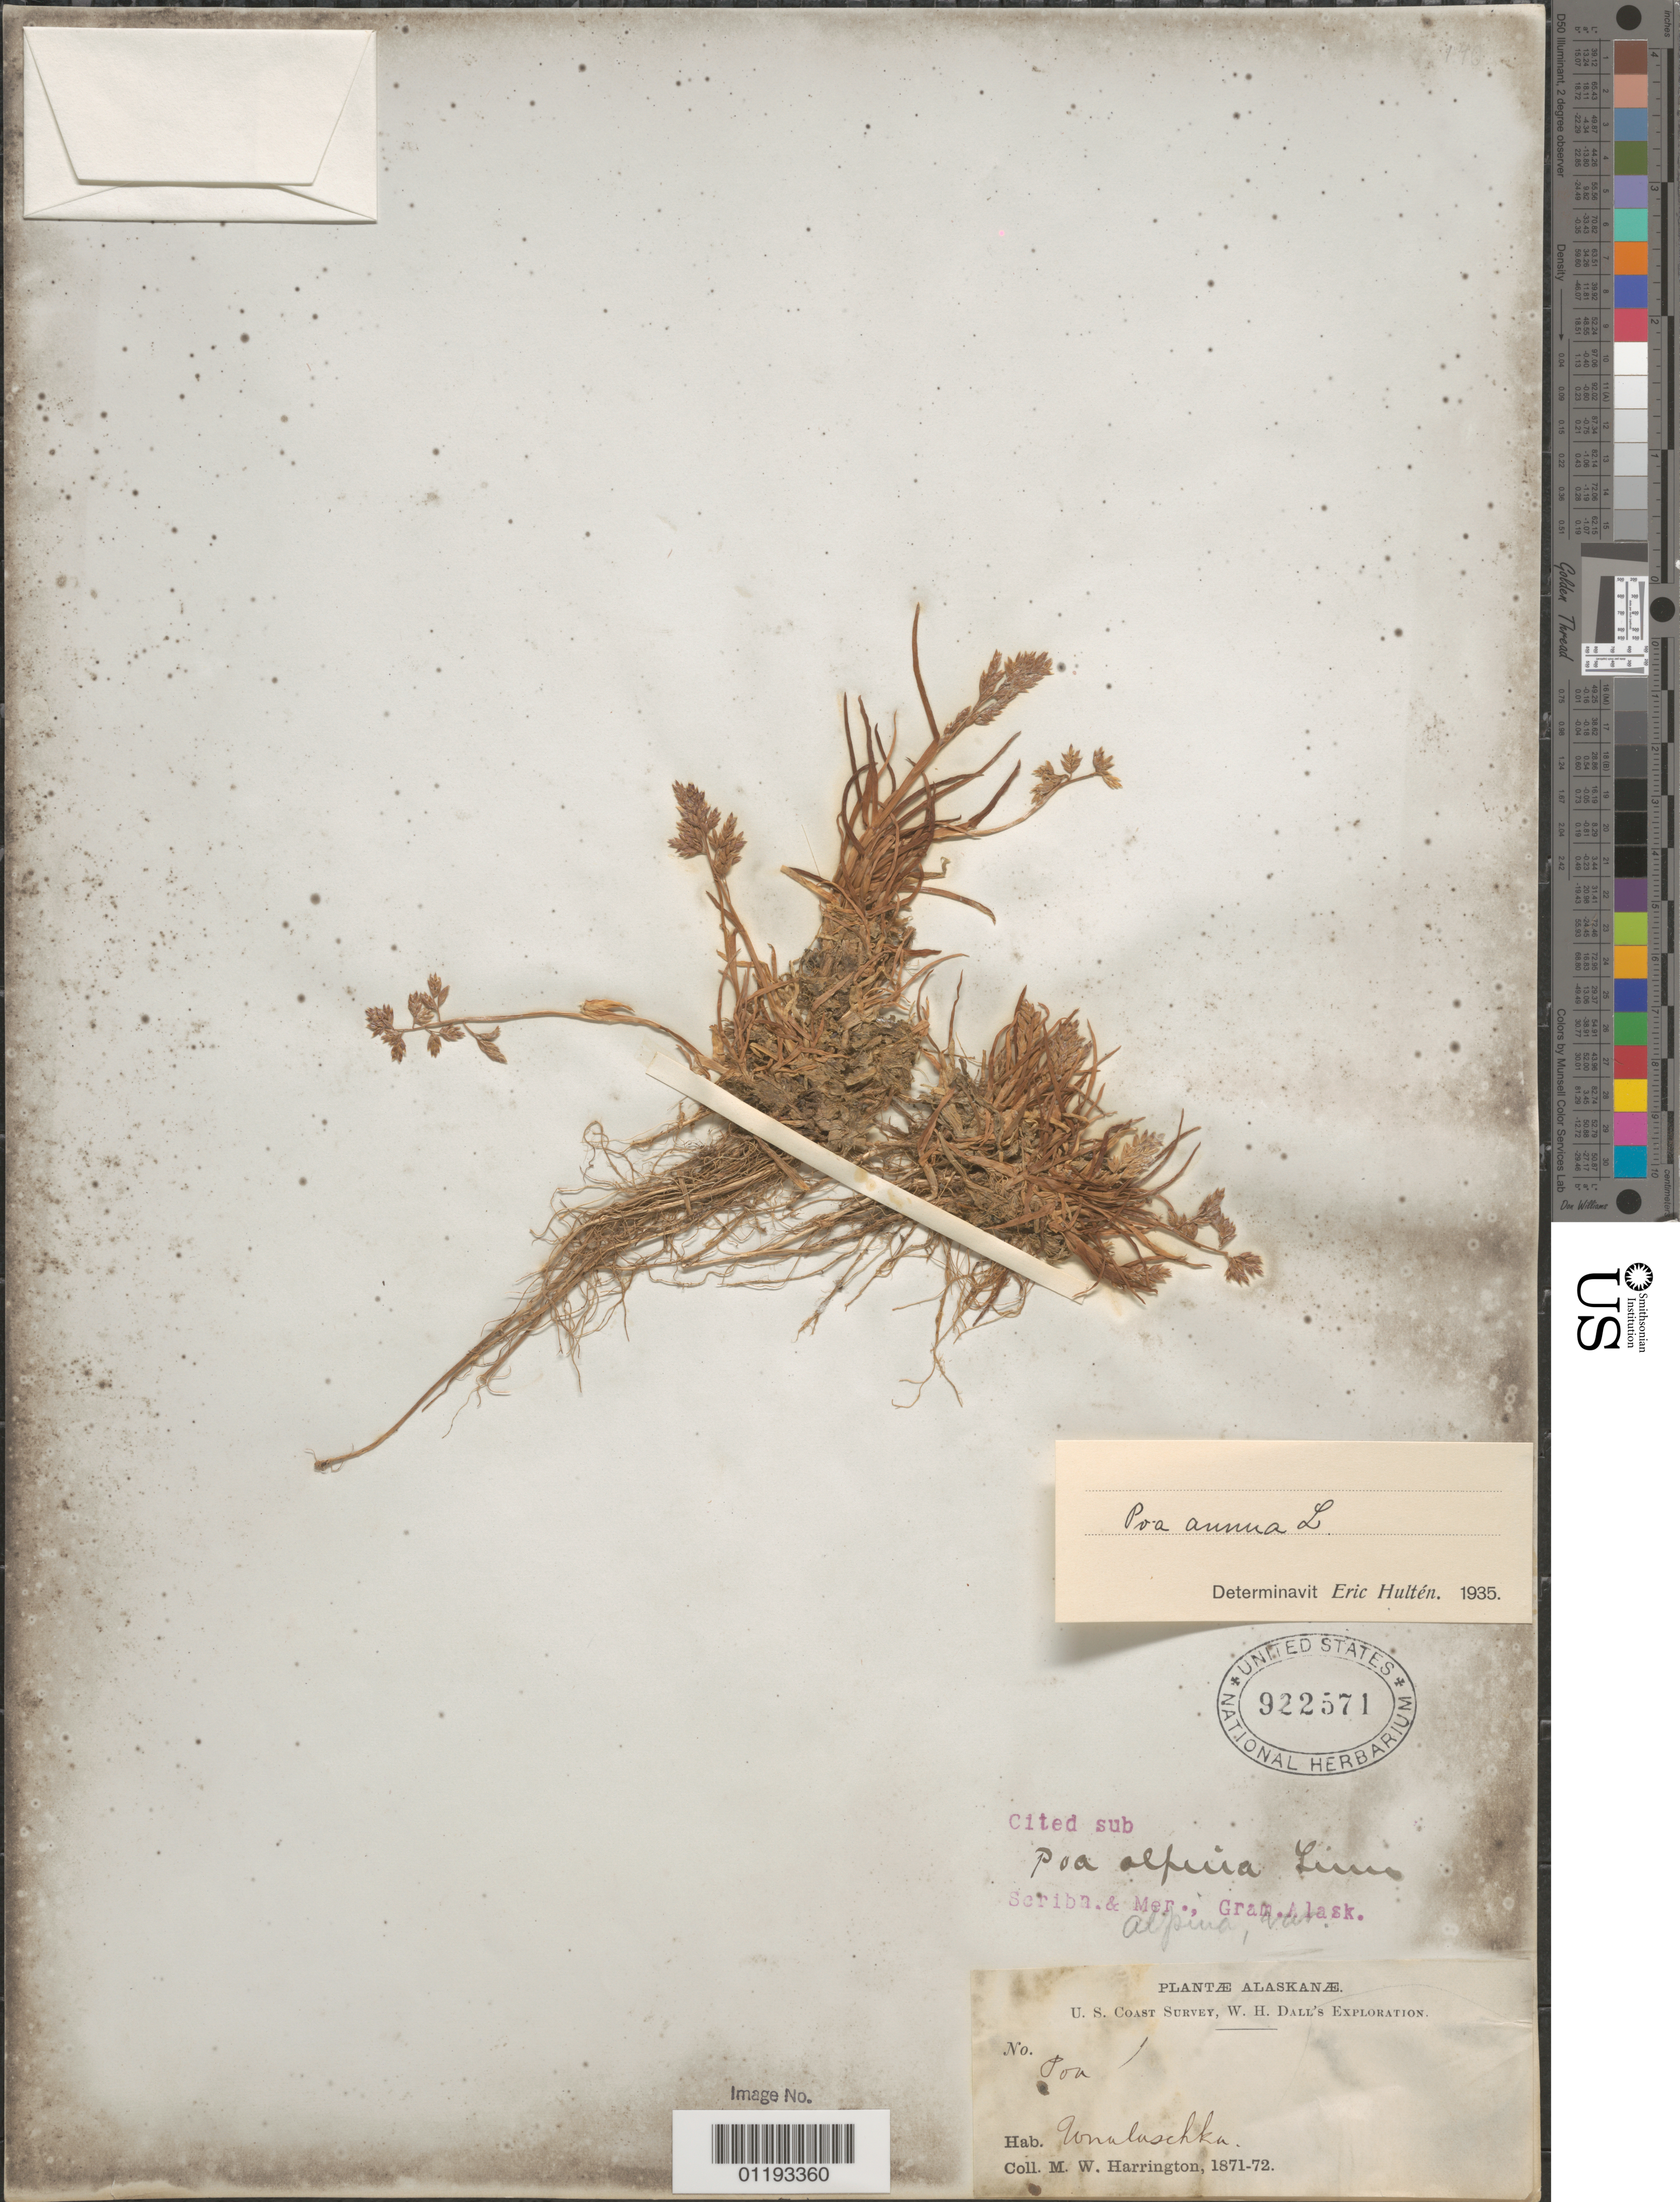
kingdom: Plantae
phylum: Tracheophyta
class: Liliopsida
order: Poales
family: Poaceae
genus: Poa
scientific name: Poa annua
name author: L.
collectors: M. W. Harrington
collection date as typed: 1871 to -- --- 1872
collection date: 1871/1872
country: United States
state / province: Alaska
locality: Unalaska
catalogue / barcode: US 922571